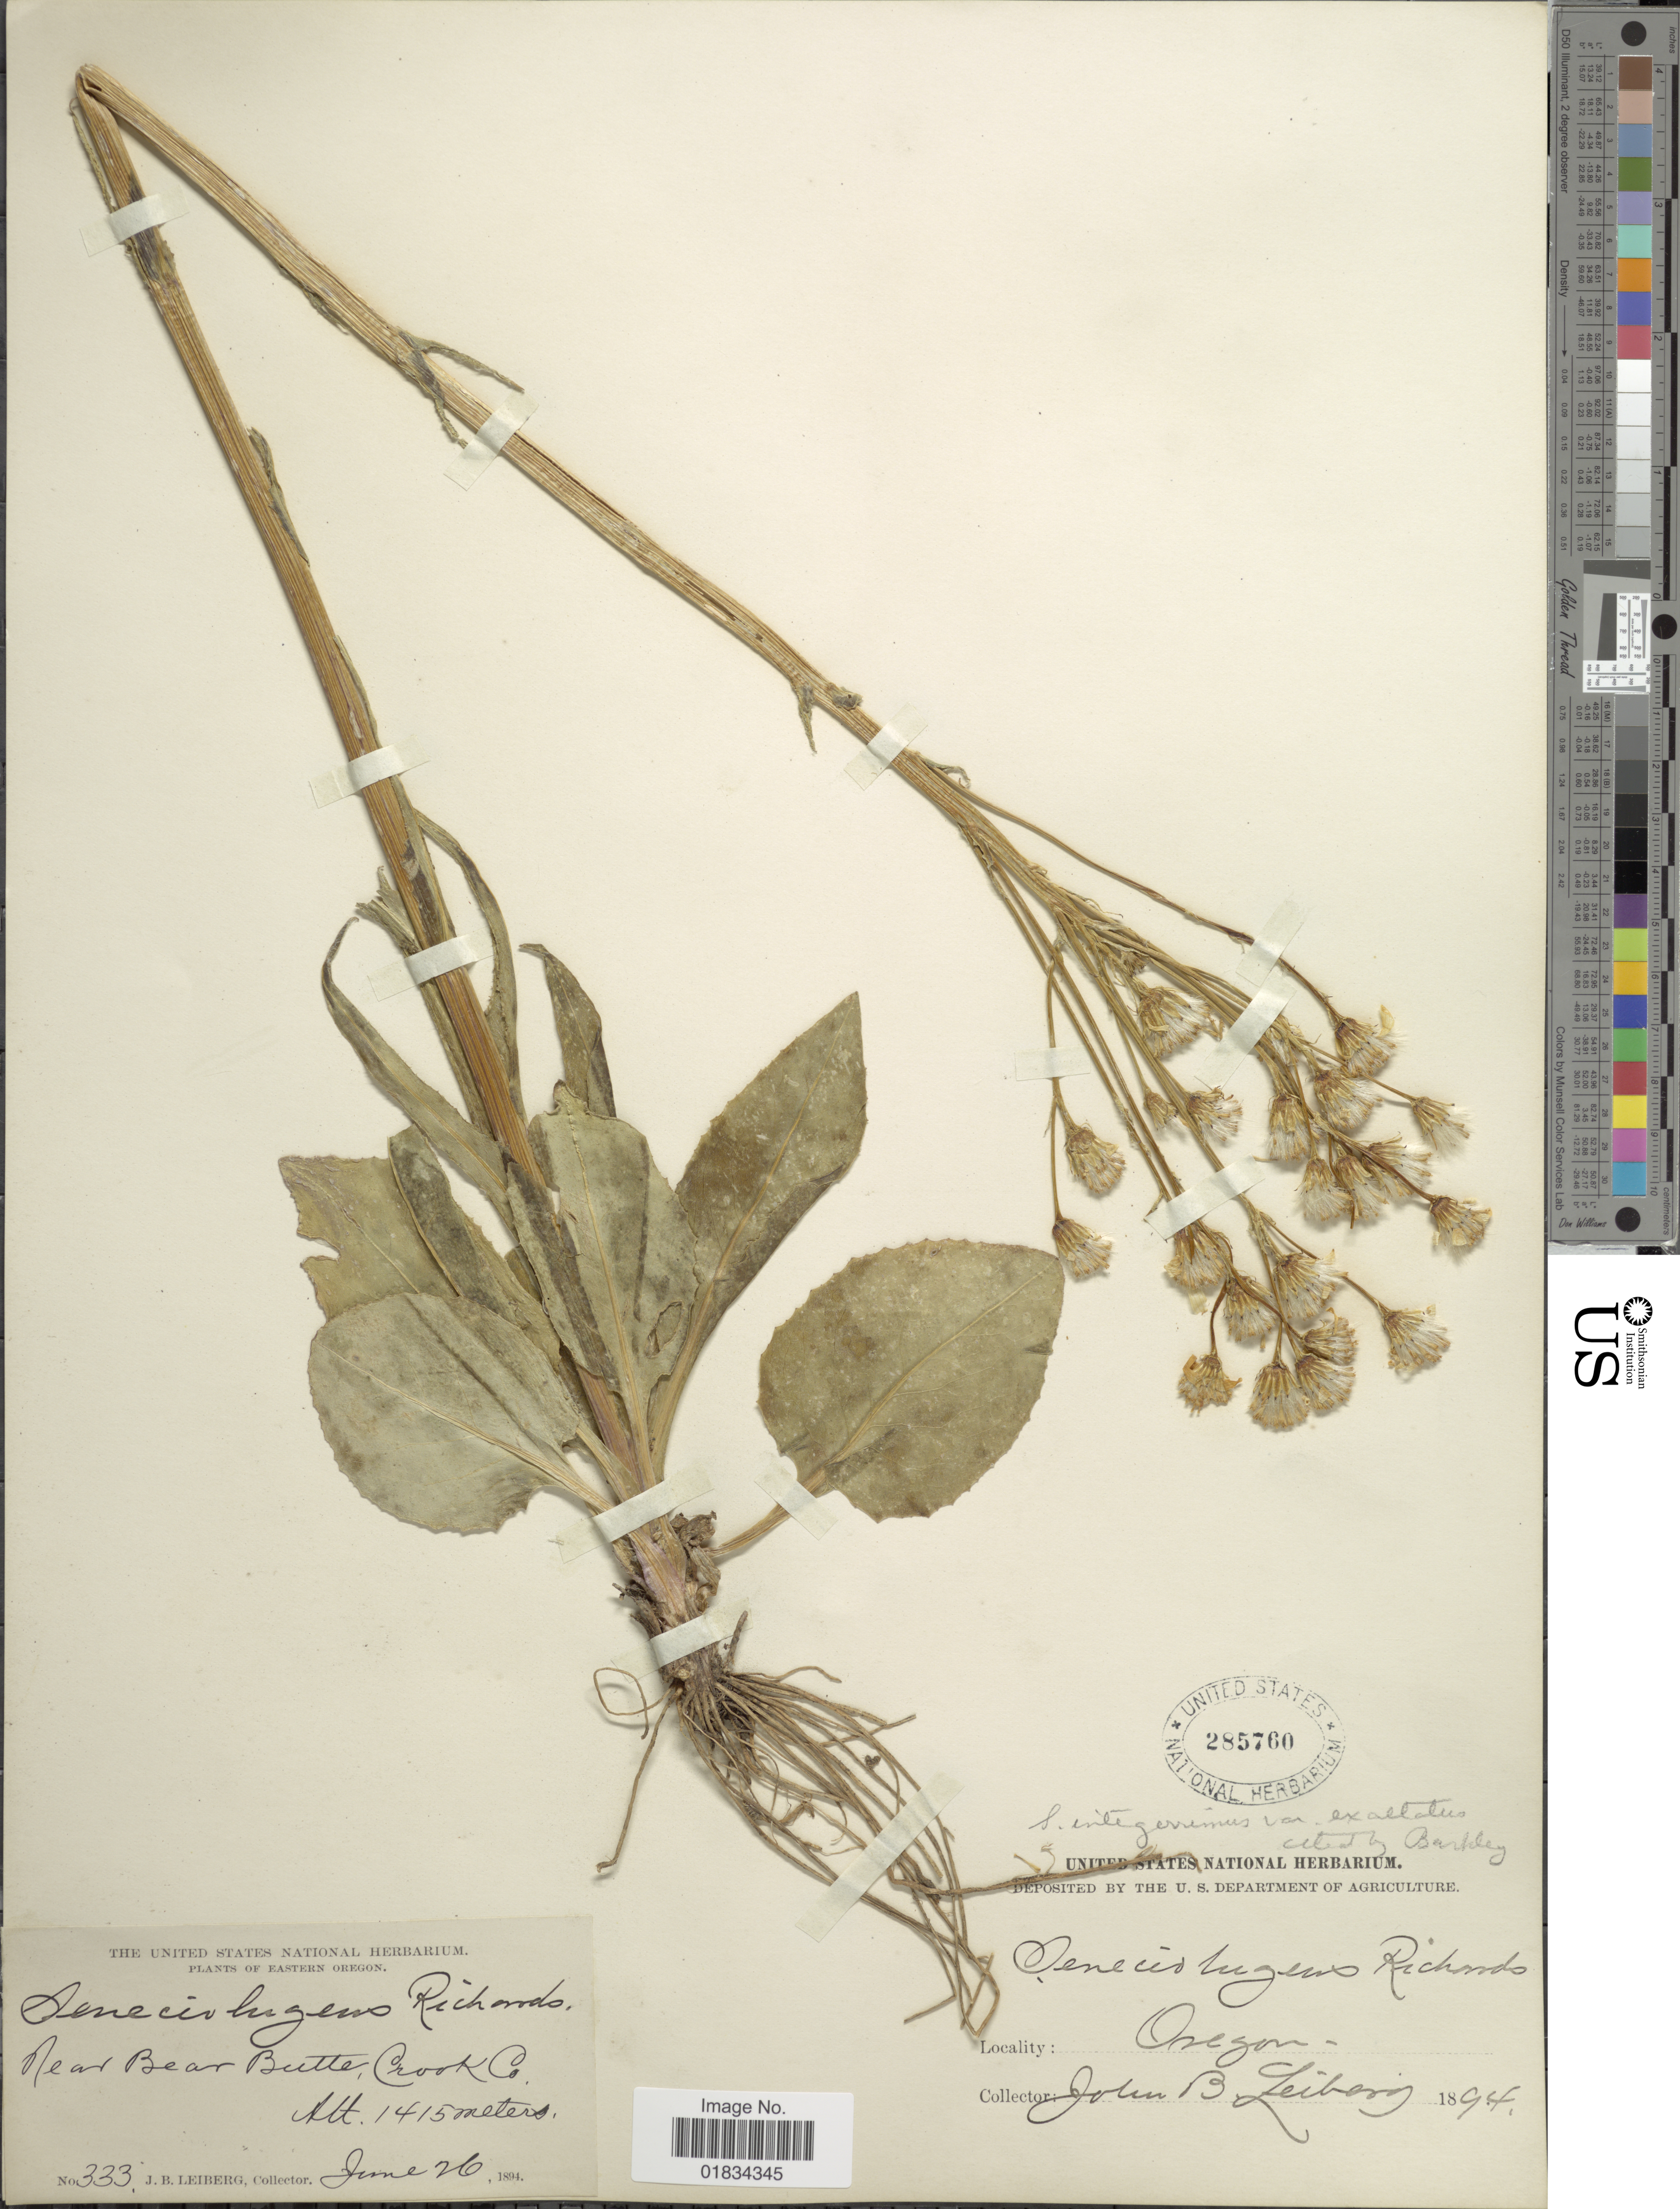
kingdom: Plantae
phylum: Tracheophyta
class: Magnoliopsida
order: Asterales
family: Asteraceae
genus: Senecio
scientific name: Senecio integerrimus var. ochroleucus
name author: (A. Gray) Cronq.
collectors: J. B. Leiberg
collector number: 333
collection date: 1894-06-26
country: United States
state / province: Oregon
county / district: Crook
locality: Near Bear Butte, Crook Co.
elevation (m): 1415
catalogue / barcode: US 285760